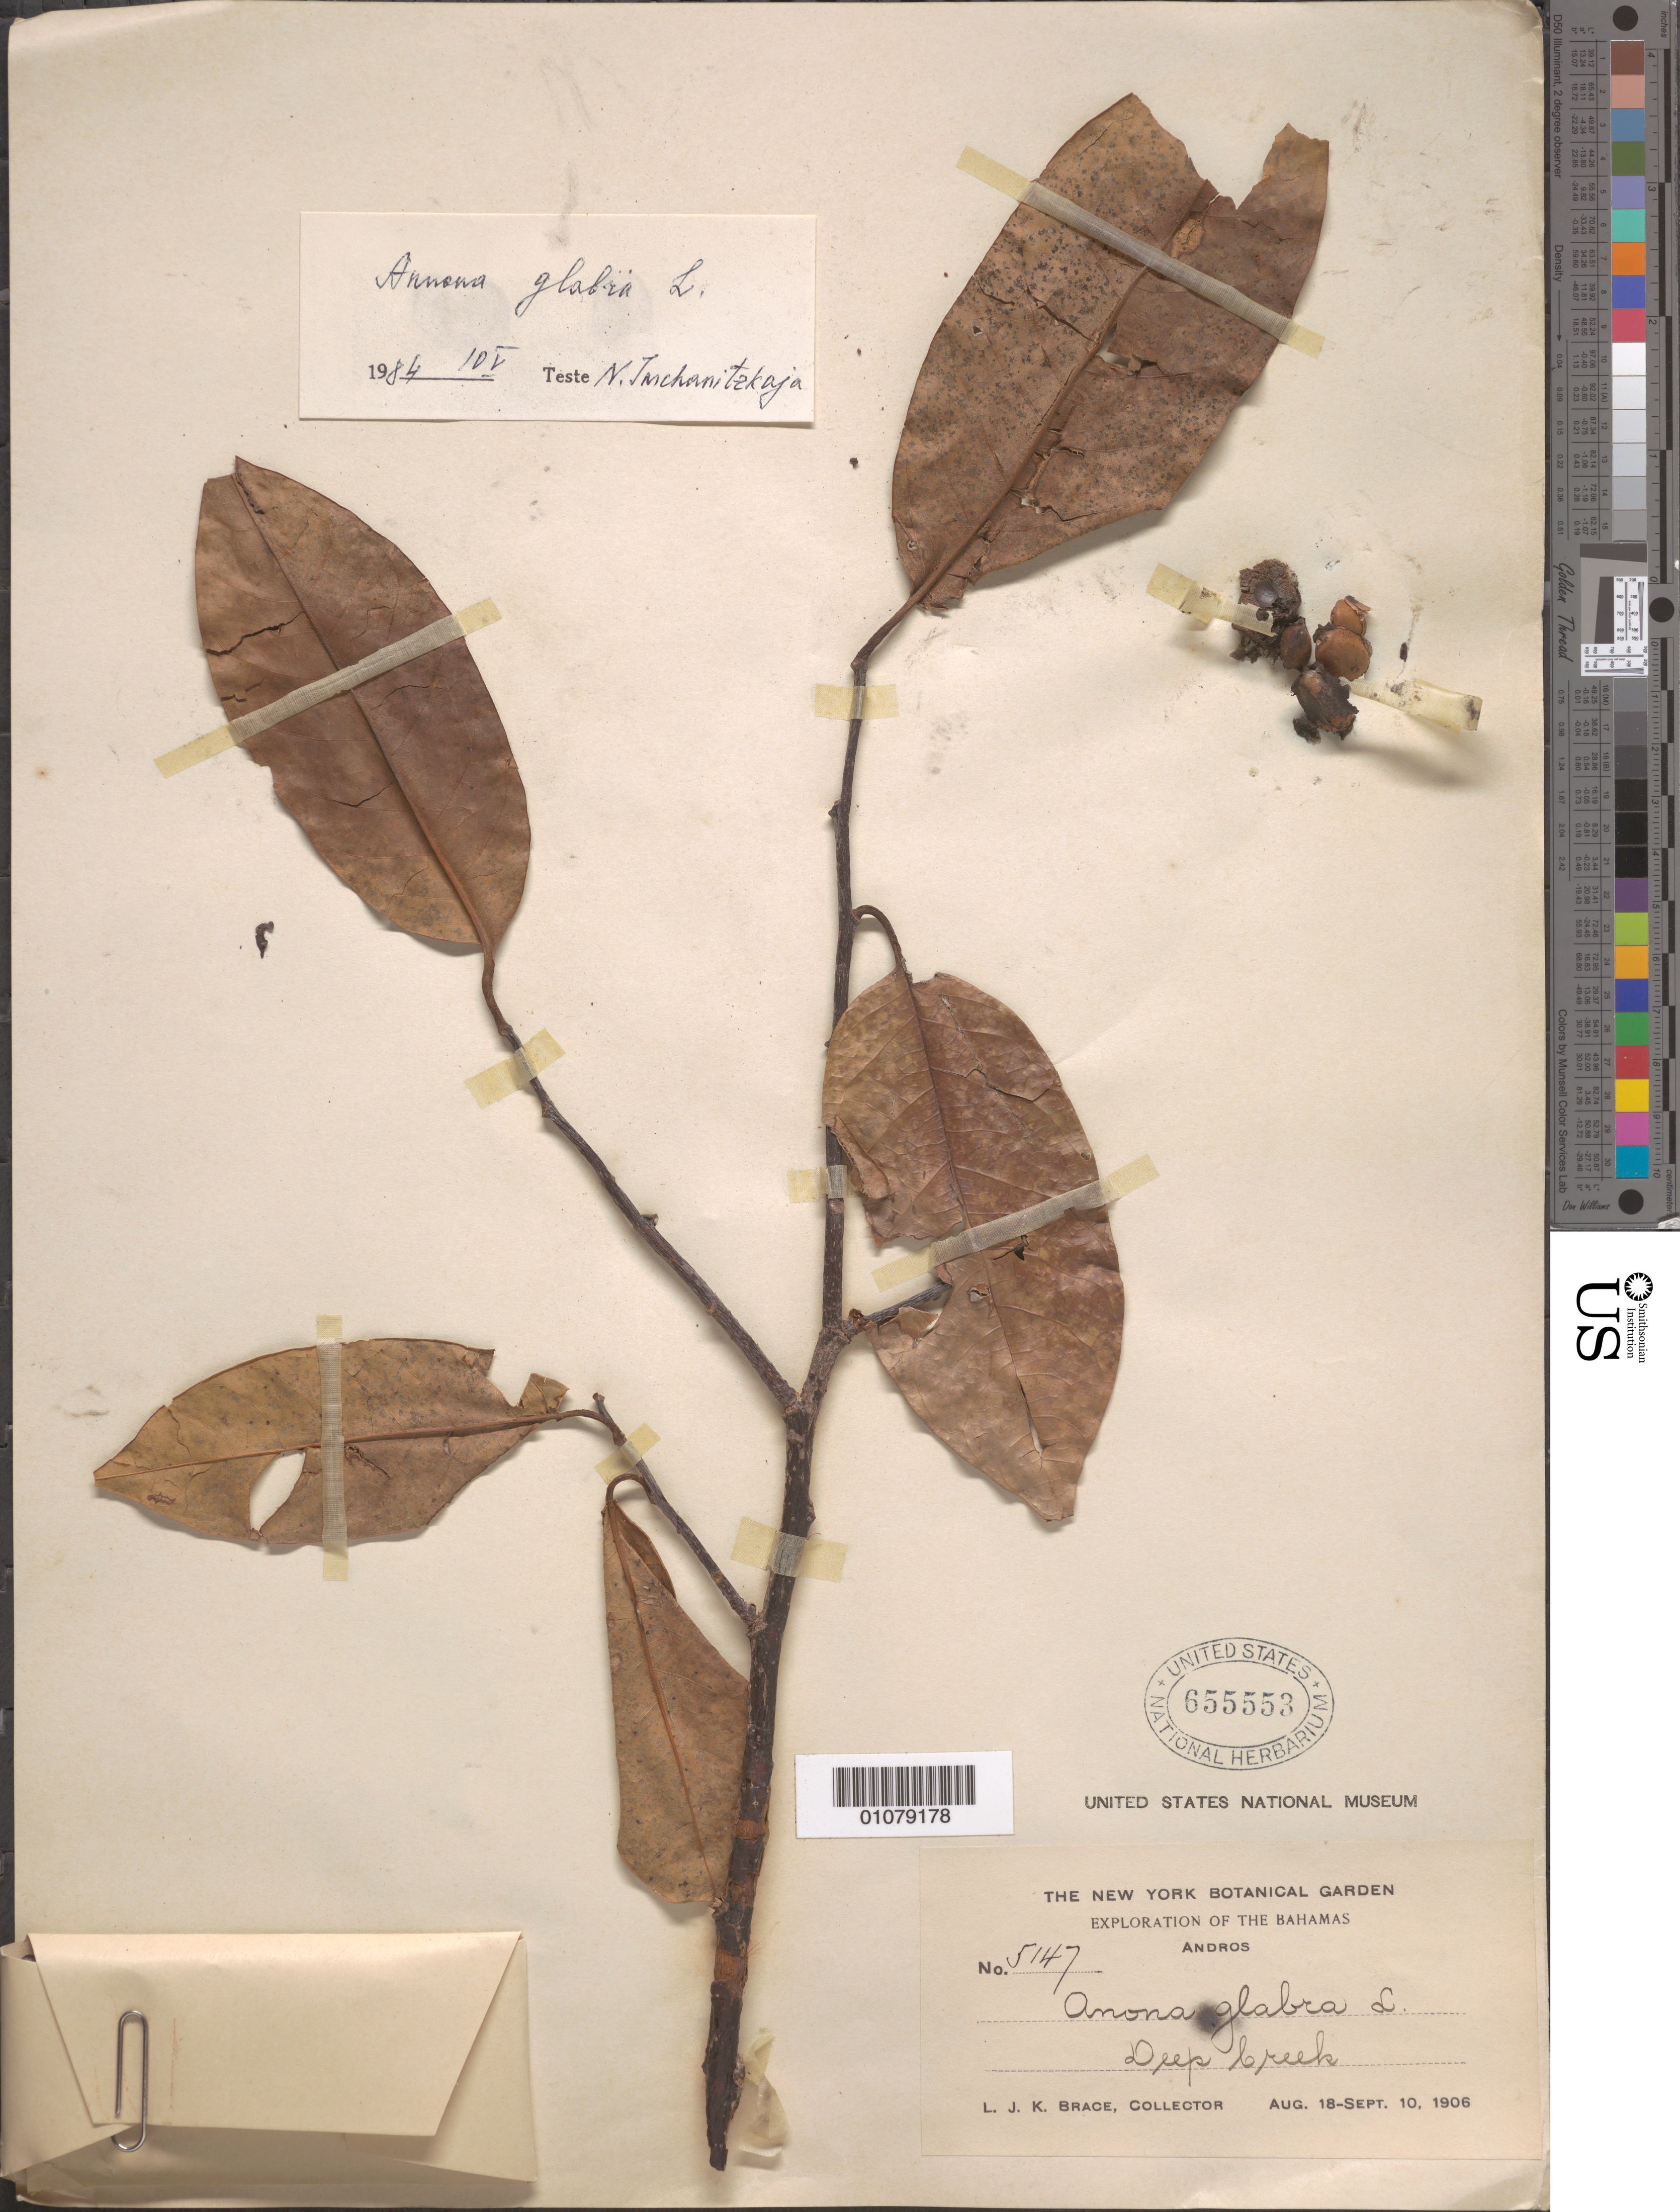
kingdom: Plantae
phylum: Tracheophyta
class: Magnoliopsida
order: Magnoliales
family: Annonaceae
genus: Annona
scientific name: Annona glabra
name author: L.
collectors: L. J. K. Brace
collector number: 5147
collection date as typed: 18 Aug 1906 to 10 Sep 1906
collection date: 1906-08-18/1906-09-10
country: Bahamas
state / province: South Andros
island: Andros I.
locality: Deep Creek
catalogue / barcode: US 655553